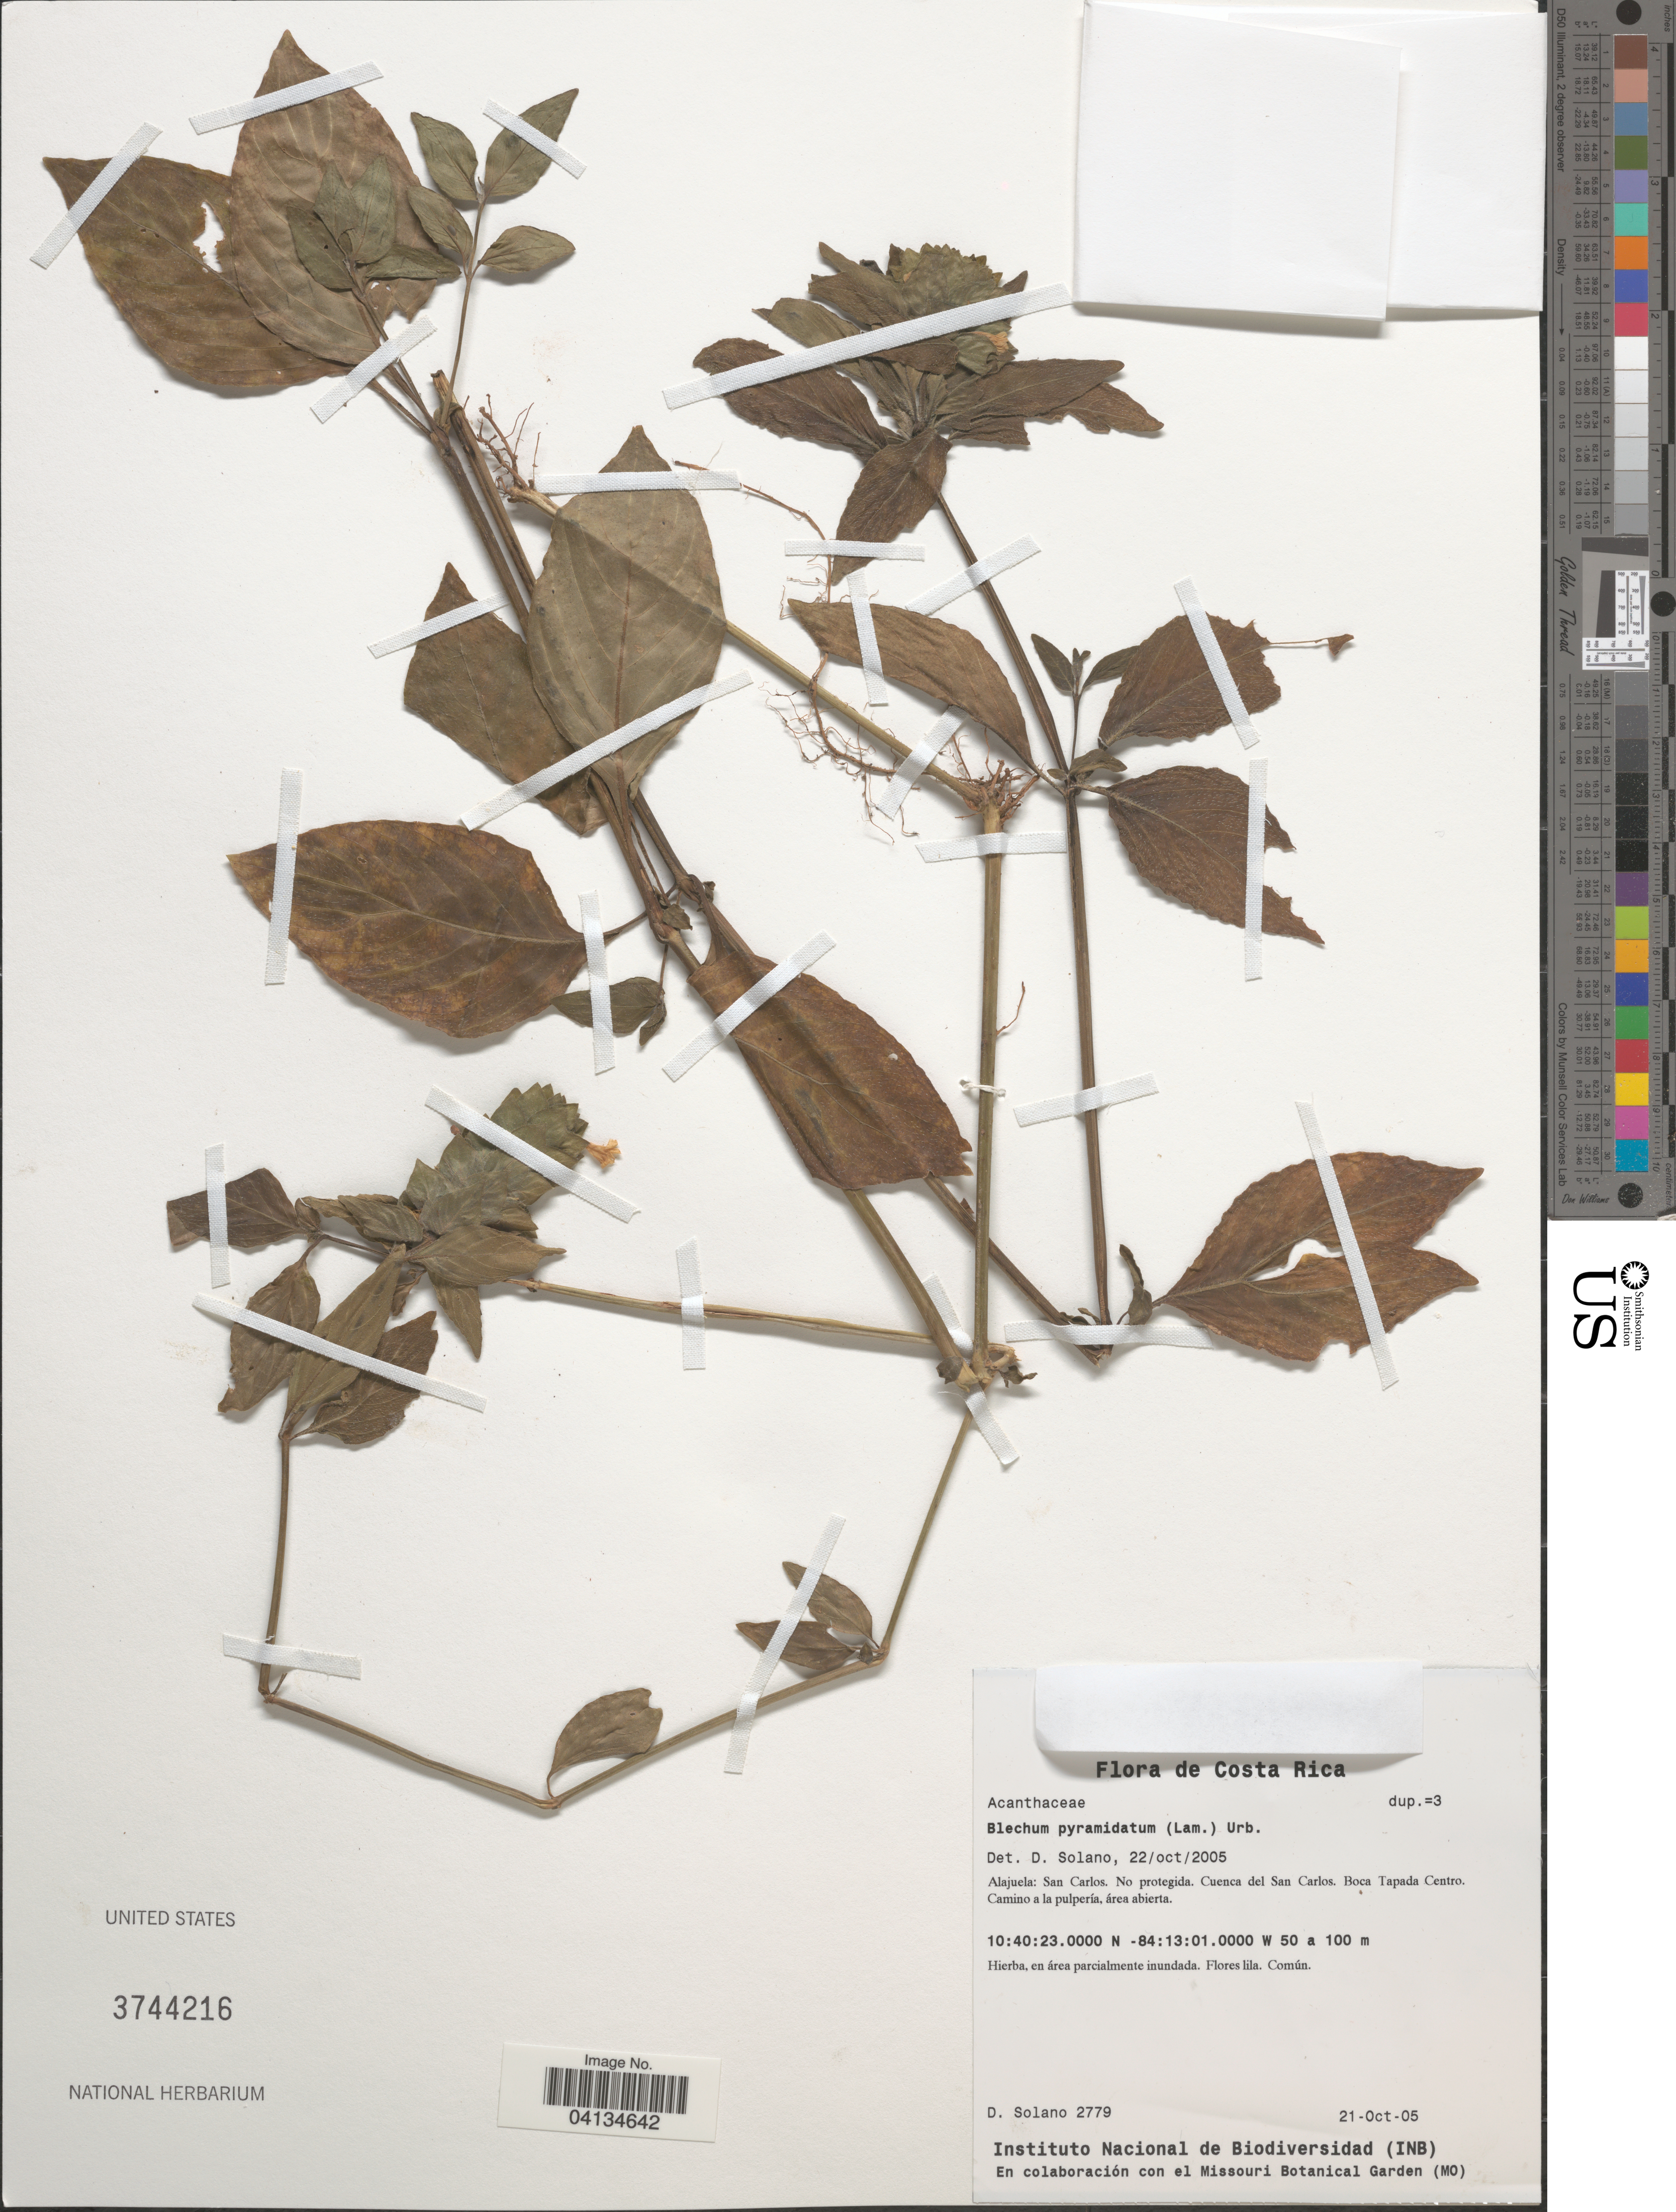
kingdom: Plantae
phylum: Tracheophyta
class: Magnoliopsida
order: Lamiales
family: Acanthaceae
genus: Blechum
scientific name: Blechum pyramidatum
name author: (Lam.) Urb.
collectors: D. Solano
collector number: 2779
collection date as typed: Transcribed d/m/y: 21/10/5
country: Costa Rica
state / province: Alajuela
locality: San Carlos. No protegida. Cuenca del San Carlos. Boca Tapada Centro.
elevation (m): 50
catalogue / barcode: US 3744216